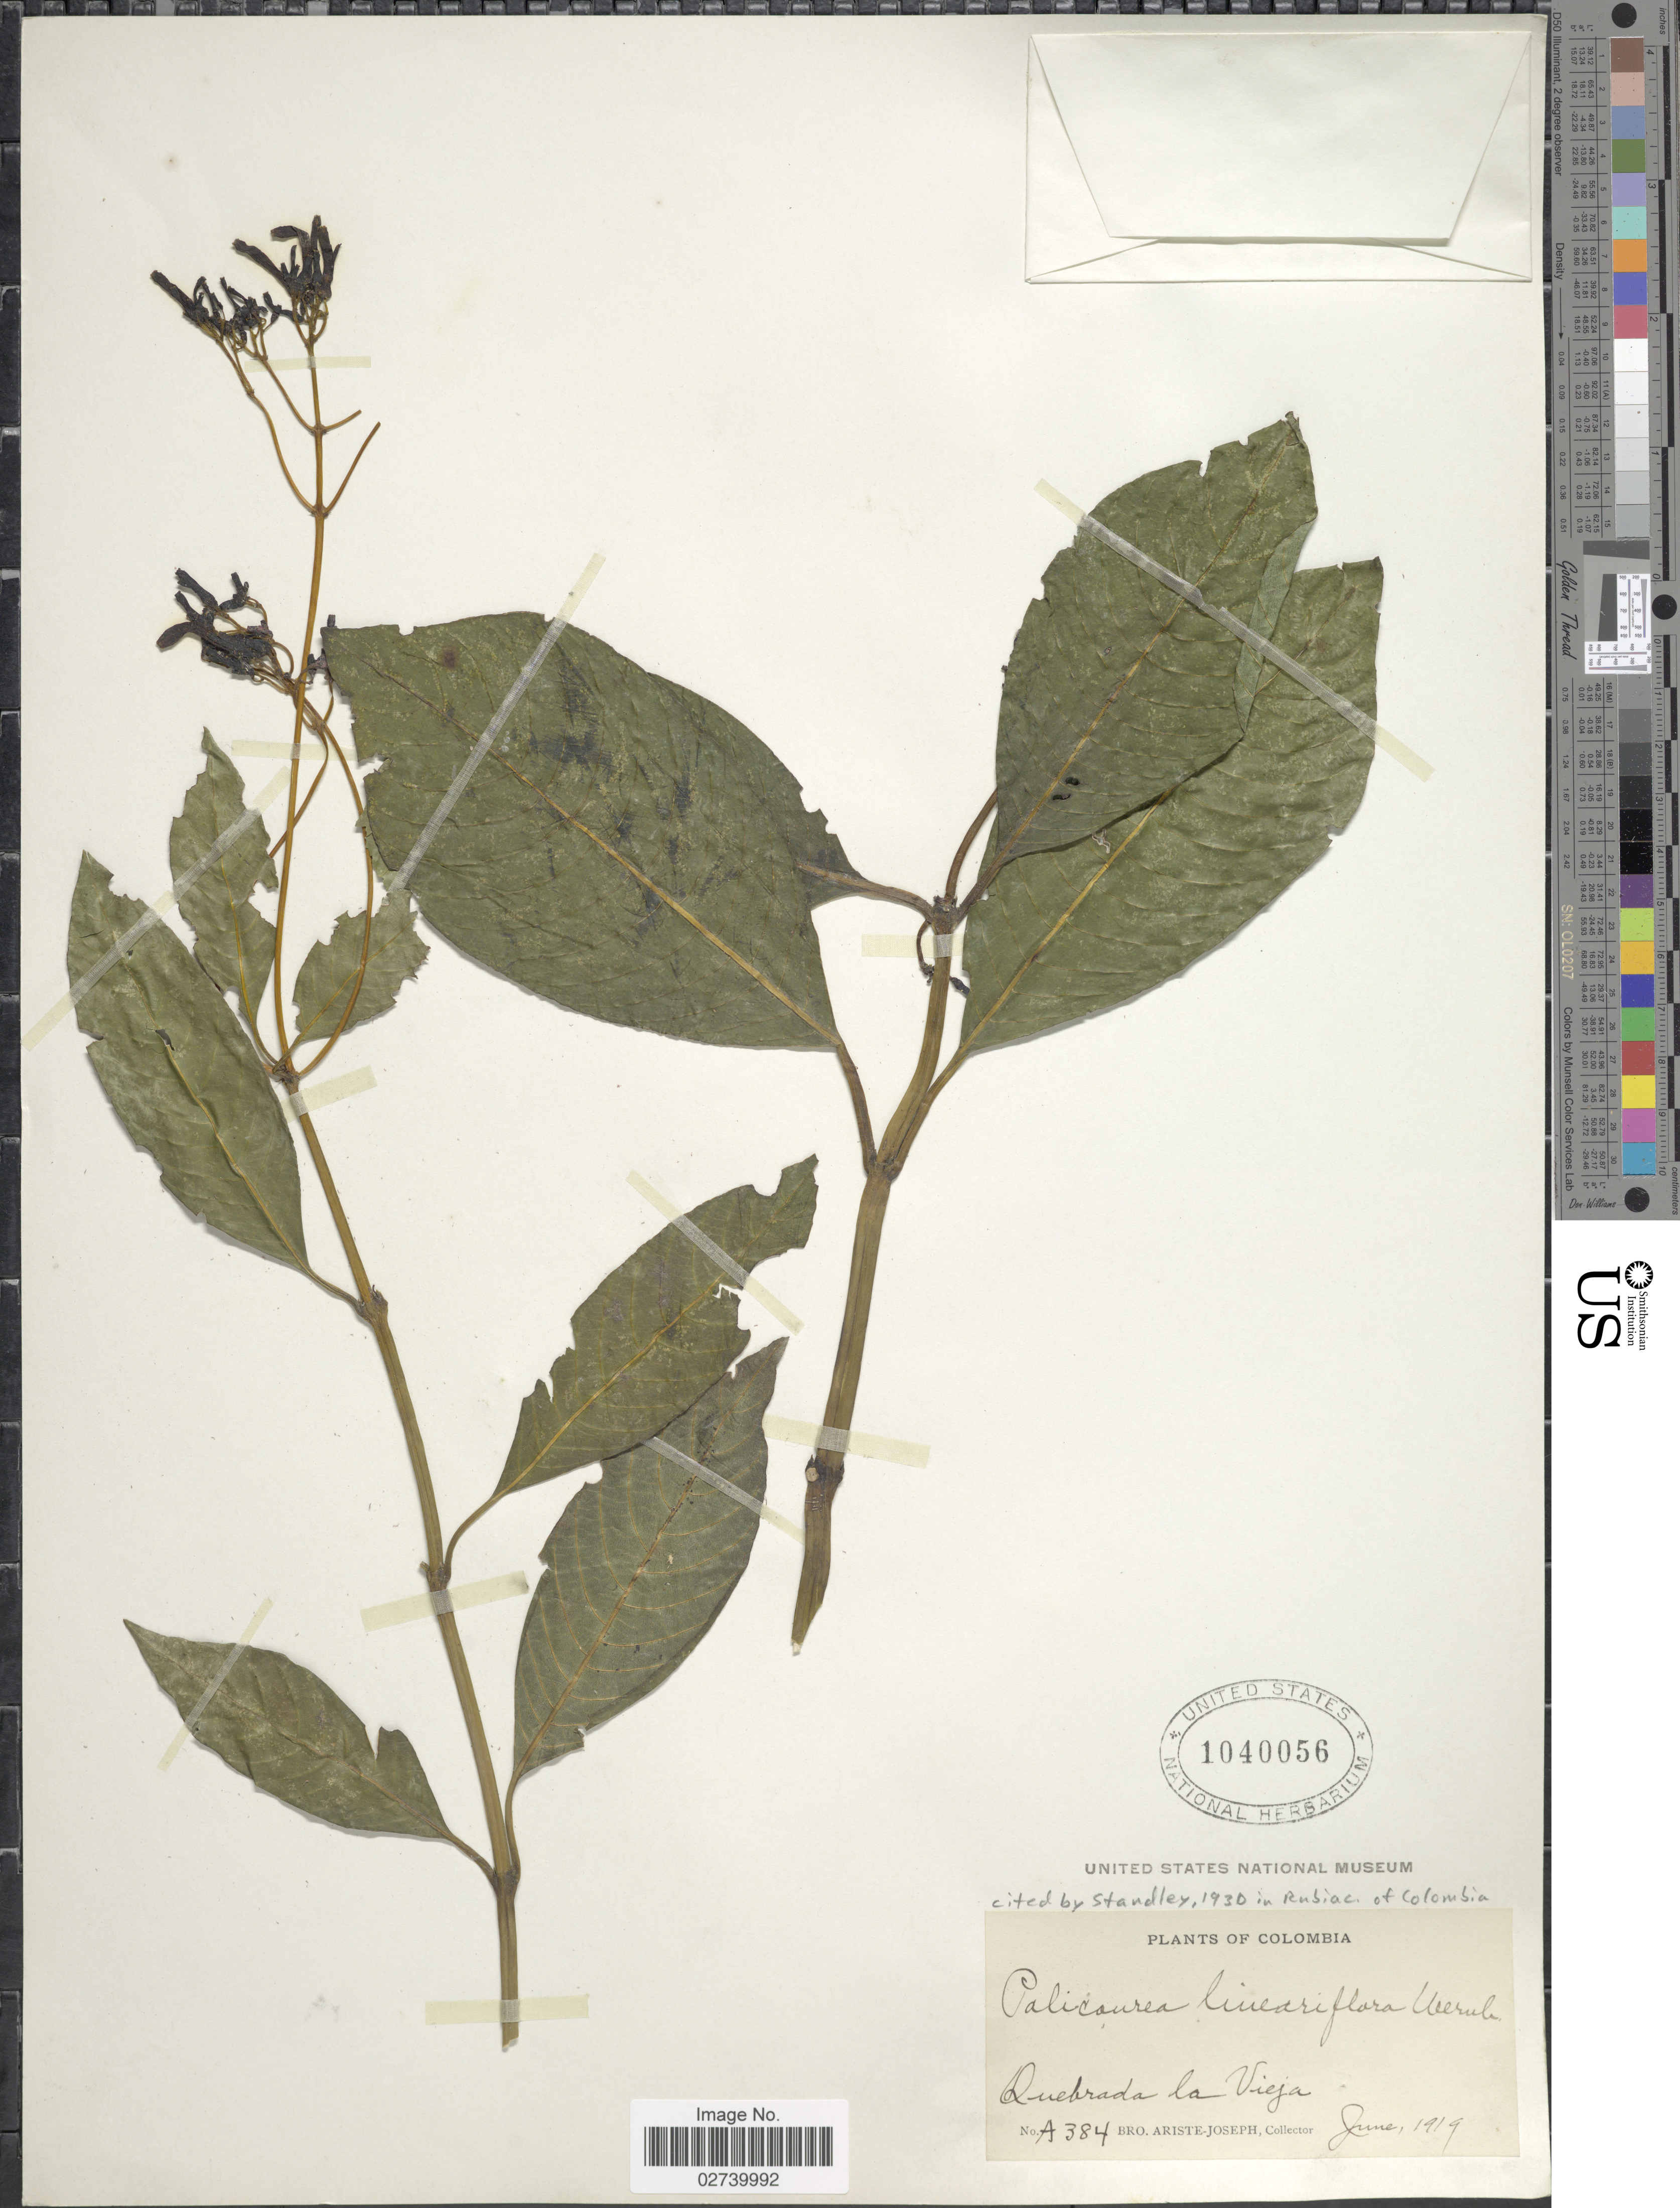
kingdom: Plantae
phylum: Tracheophyta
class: Magnoliopsida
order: Gentianales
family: Rubiaceae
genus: Palicourea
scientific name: Palicourea lineariflora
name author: Wernham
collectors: Bro. Ariste-Joseph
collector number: A384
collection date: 1919-06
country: Colombia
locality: Quebrada la Vieja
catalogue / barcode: US 1040056